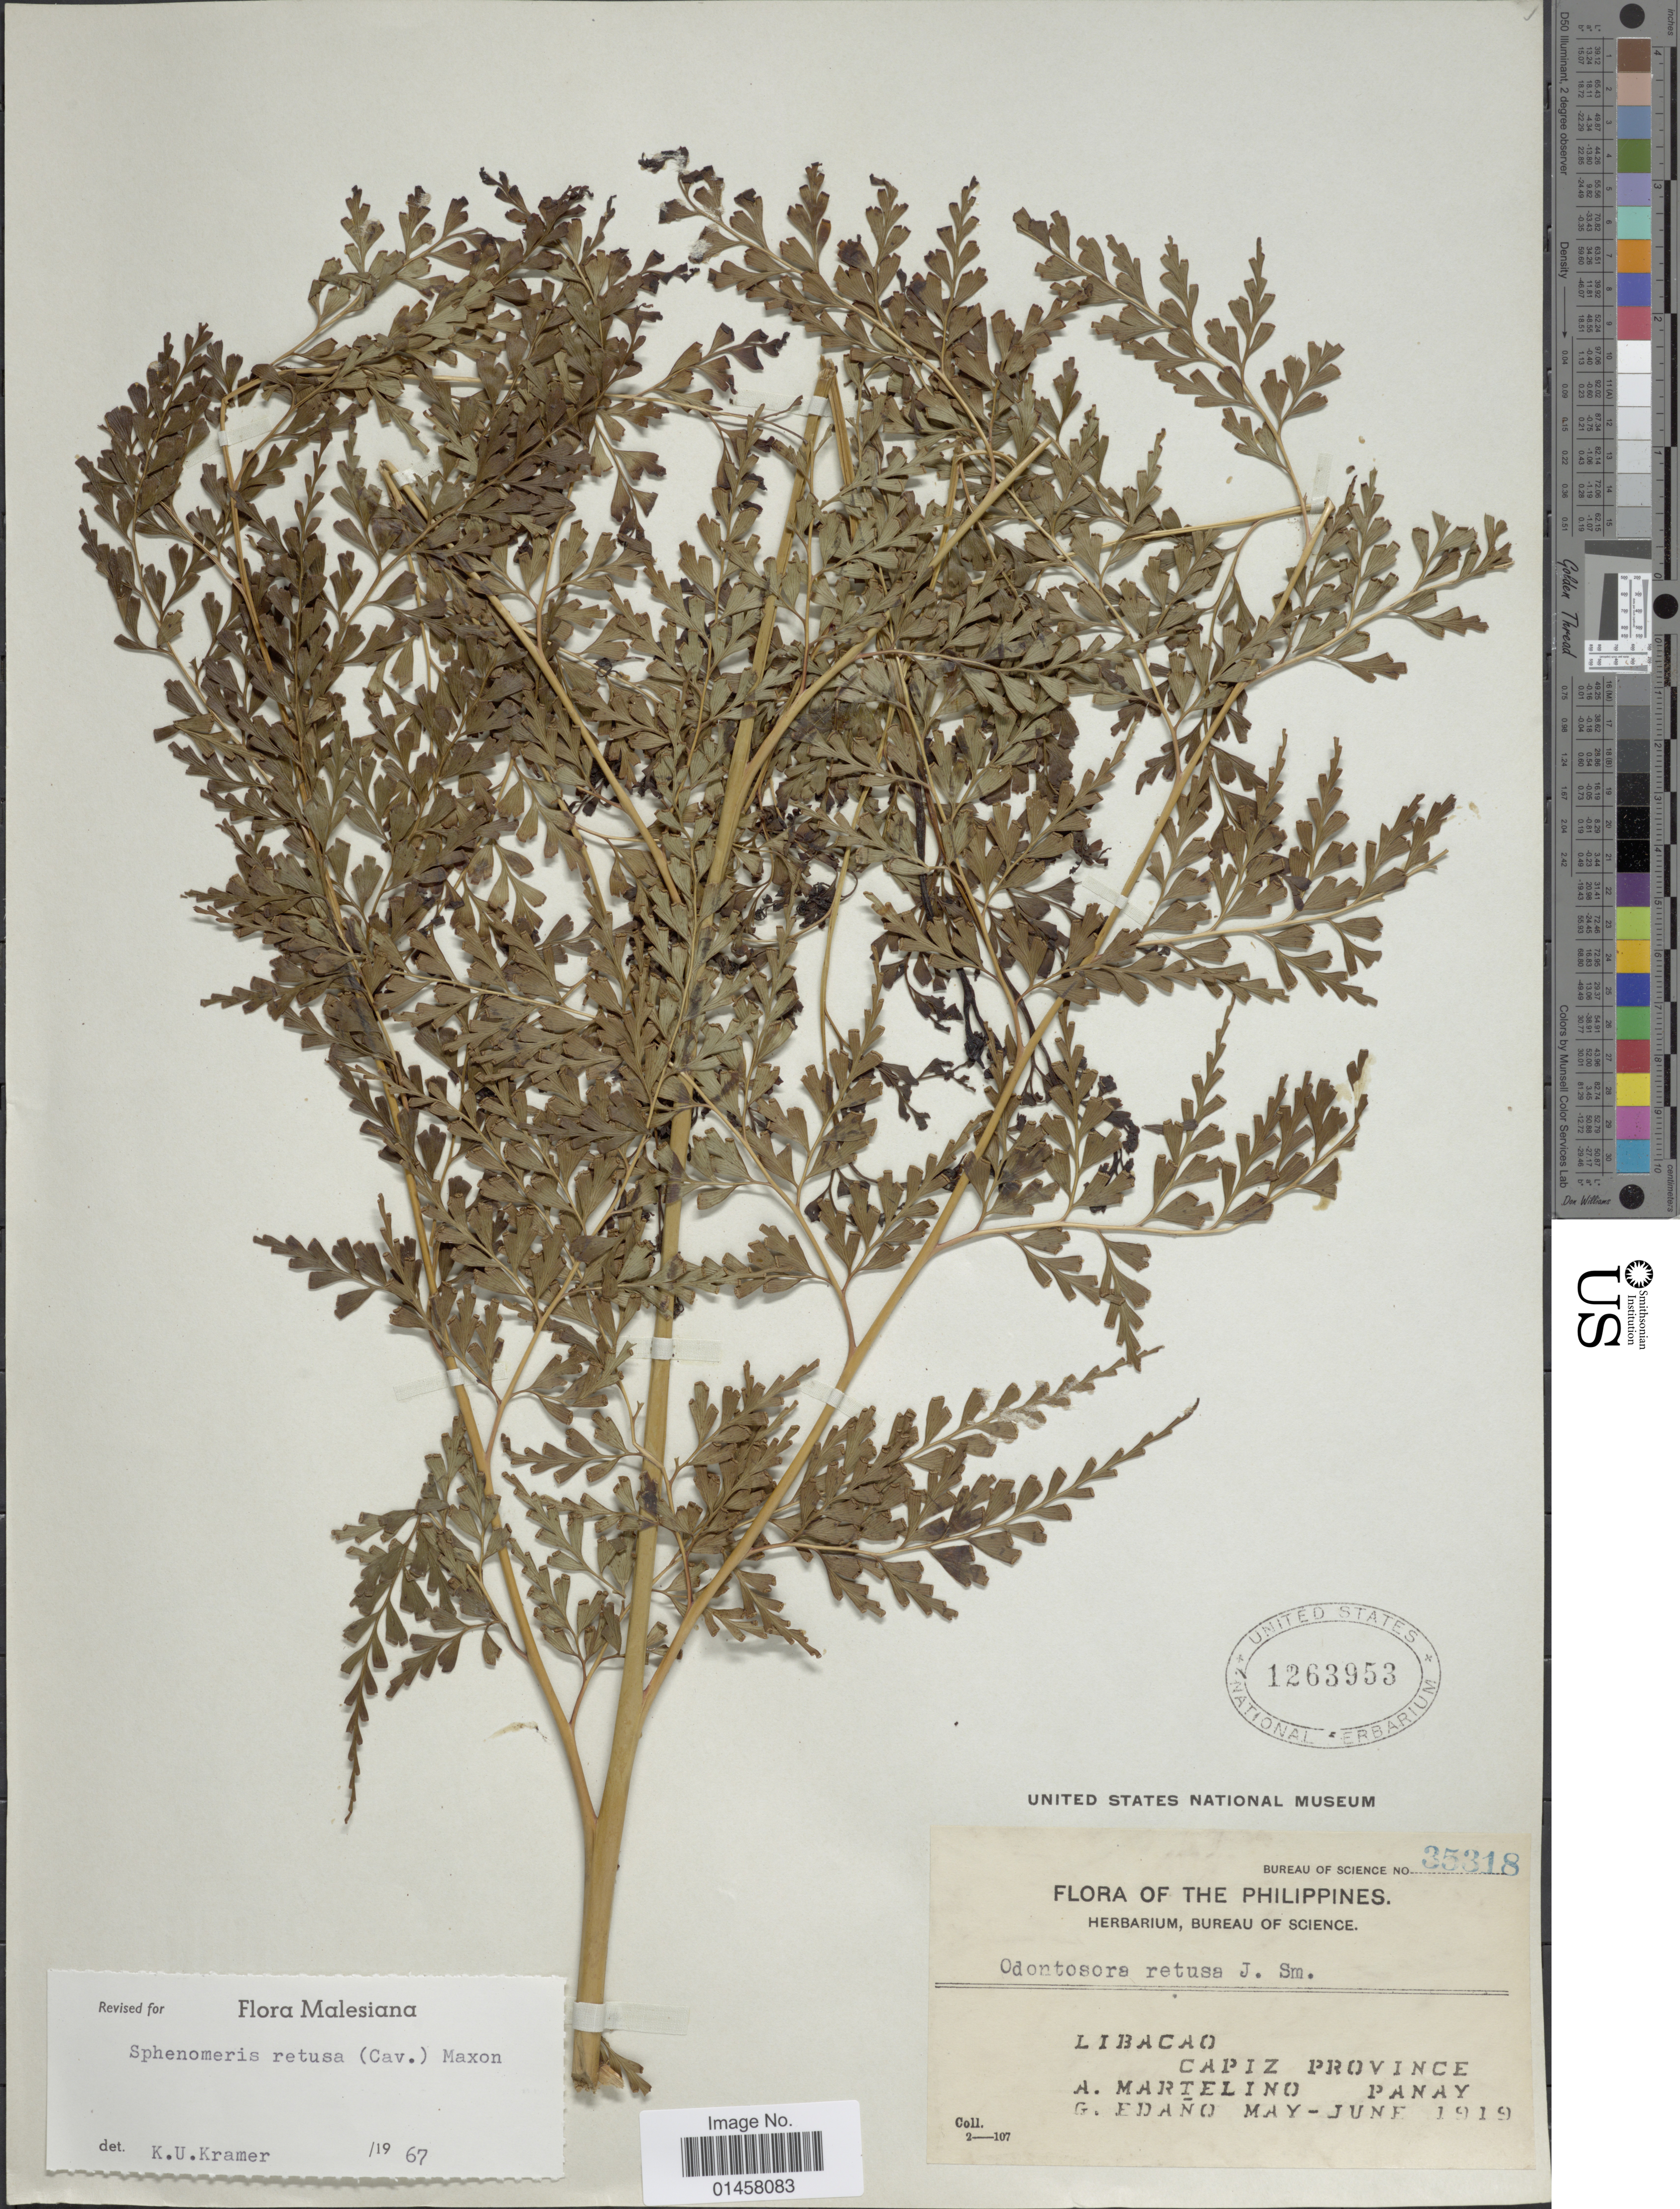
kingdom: Plantae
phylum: Tracheophyta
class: Polypodiopsida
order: Polypodiales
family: Lindsaeaceae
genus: Sphenomeris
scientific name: Sphenomeris retusa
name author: (Cav.) Maxim.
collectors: A. Martelino & G. Edaño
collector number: Bureau of Science 35318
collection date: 1919-05/1919-06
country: Philippines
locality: Libacao, Capiz province, Panay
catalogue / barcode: US 1263953